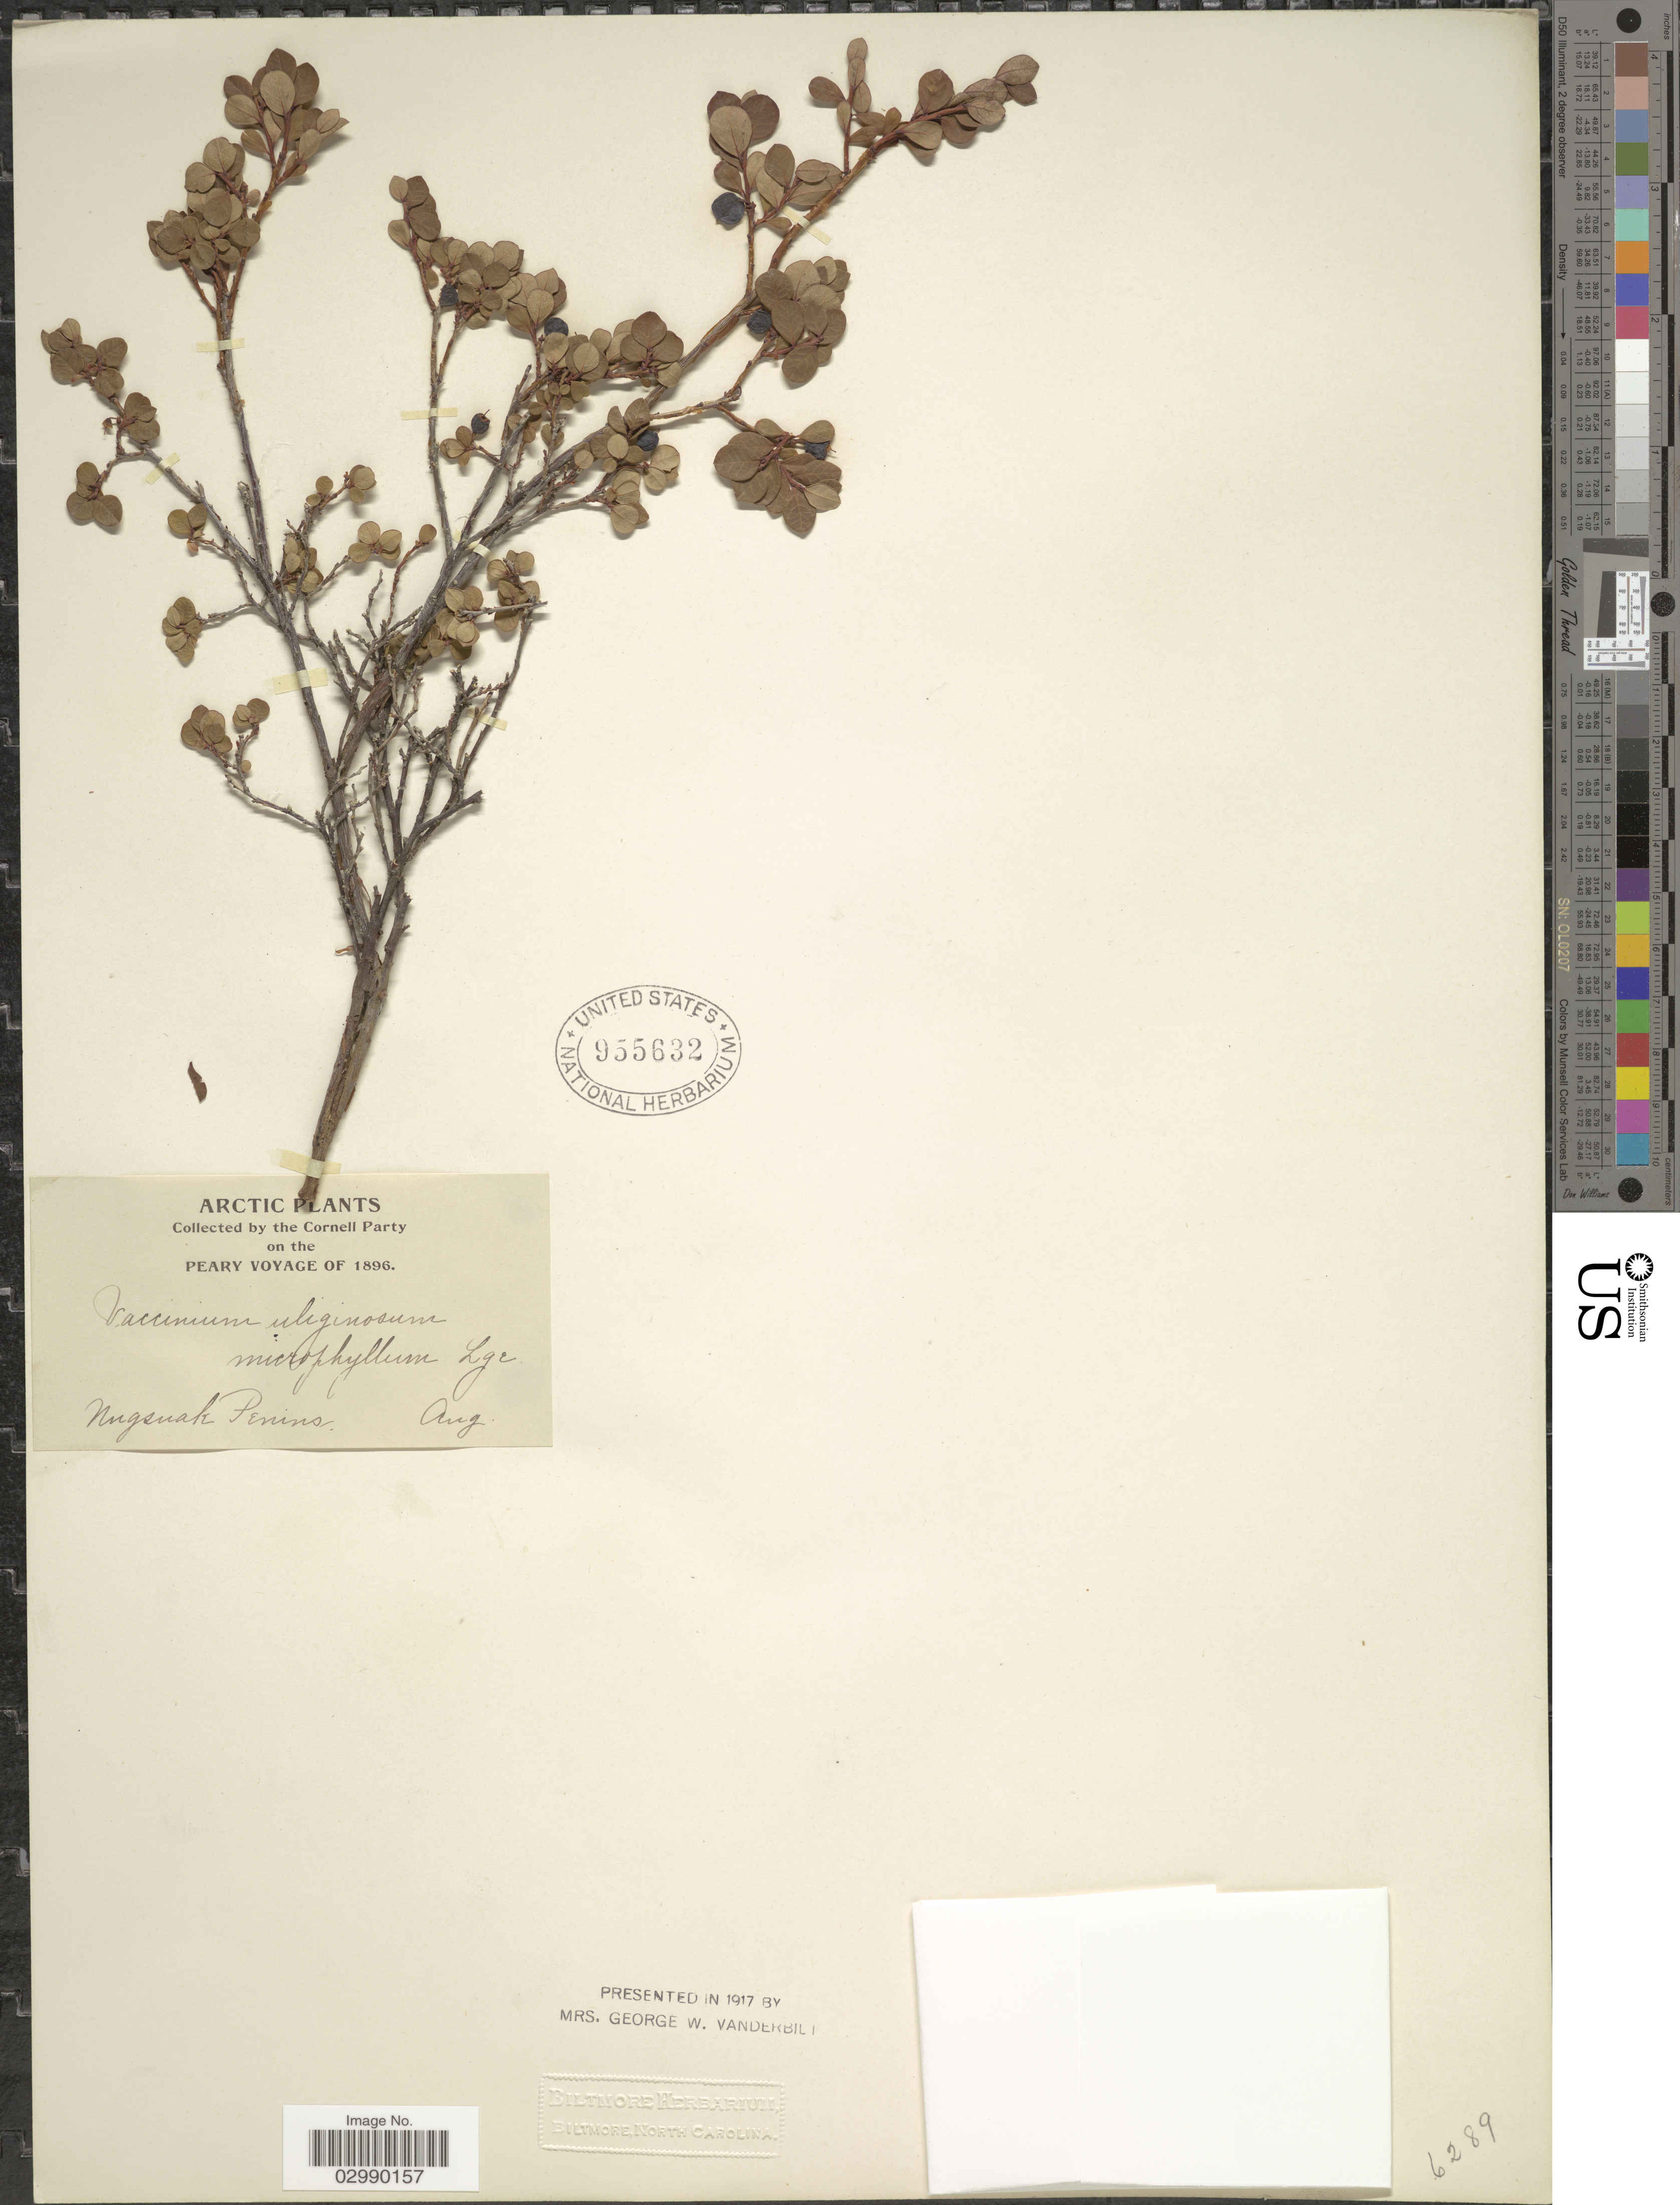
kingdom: Plantae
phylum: Tracheophyta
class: Magnoliopsida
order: Ericales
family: Ericaceae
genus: Vaccinium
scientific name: Vaccinium uliginosum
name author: L.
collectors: Cornell Party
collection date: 1896-08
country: Greenland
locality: Arctic, Nugsuak Penins.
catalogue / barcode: US 955632